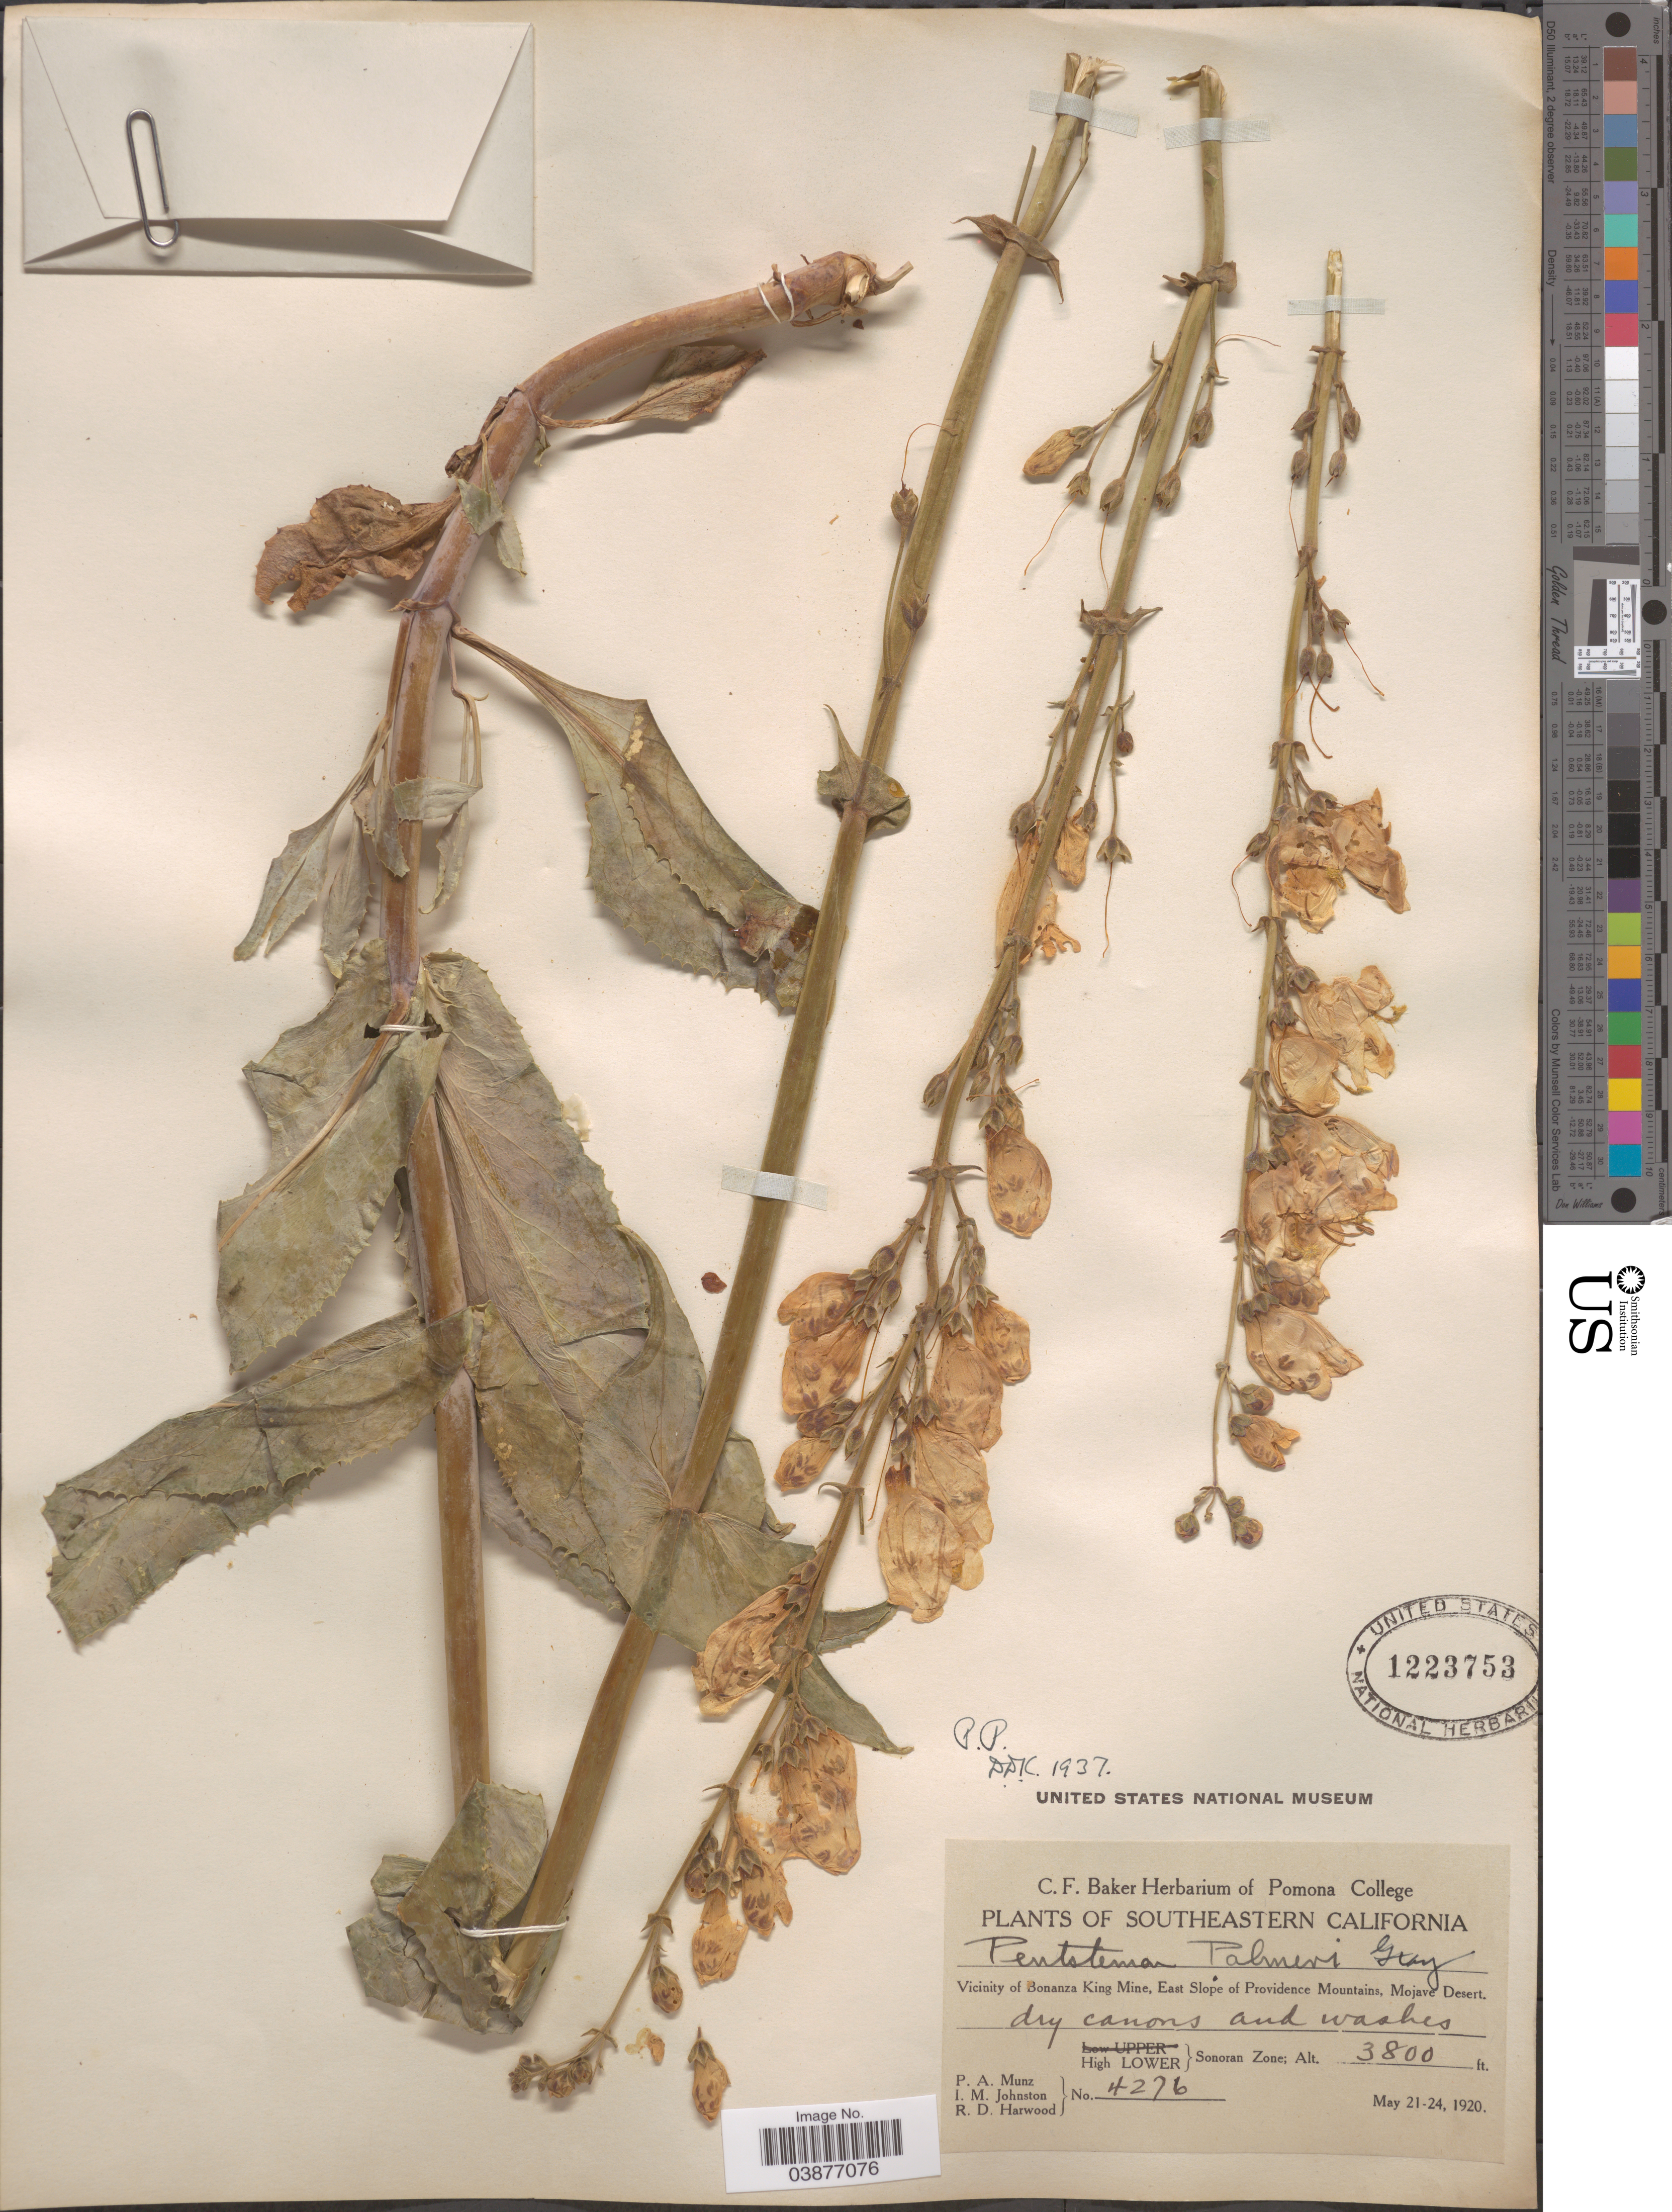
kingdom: Plantae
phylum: Tracheophyta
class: Magnoliopsida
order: Lamiales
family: Plantaginaceae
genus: Penstemon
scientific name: Penstemon palmeri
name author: A. Gray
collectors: P. A. Munz, I.M. Johnston & R. Harwood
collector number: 4276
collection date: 1920-05-21/1920-05-24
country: United States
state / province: California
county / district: San Bernardino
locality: Southeastern California. Vicinity of Bonanza King Mine, East Slope of Providence Mountains, Mojave Desert. High Lower Sonoran Zone.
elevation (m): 1158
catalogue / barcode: US 1223753